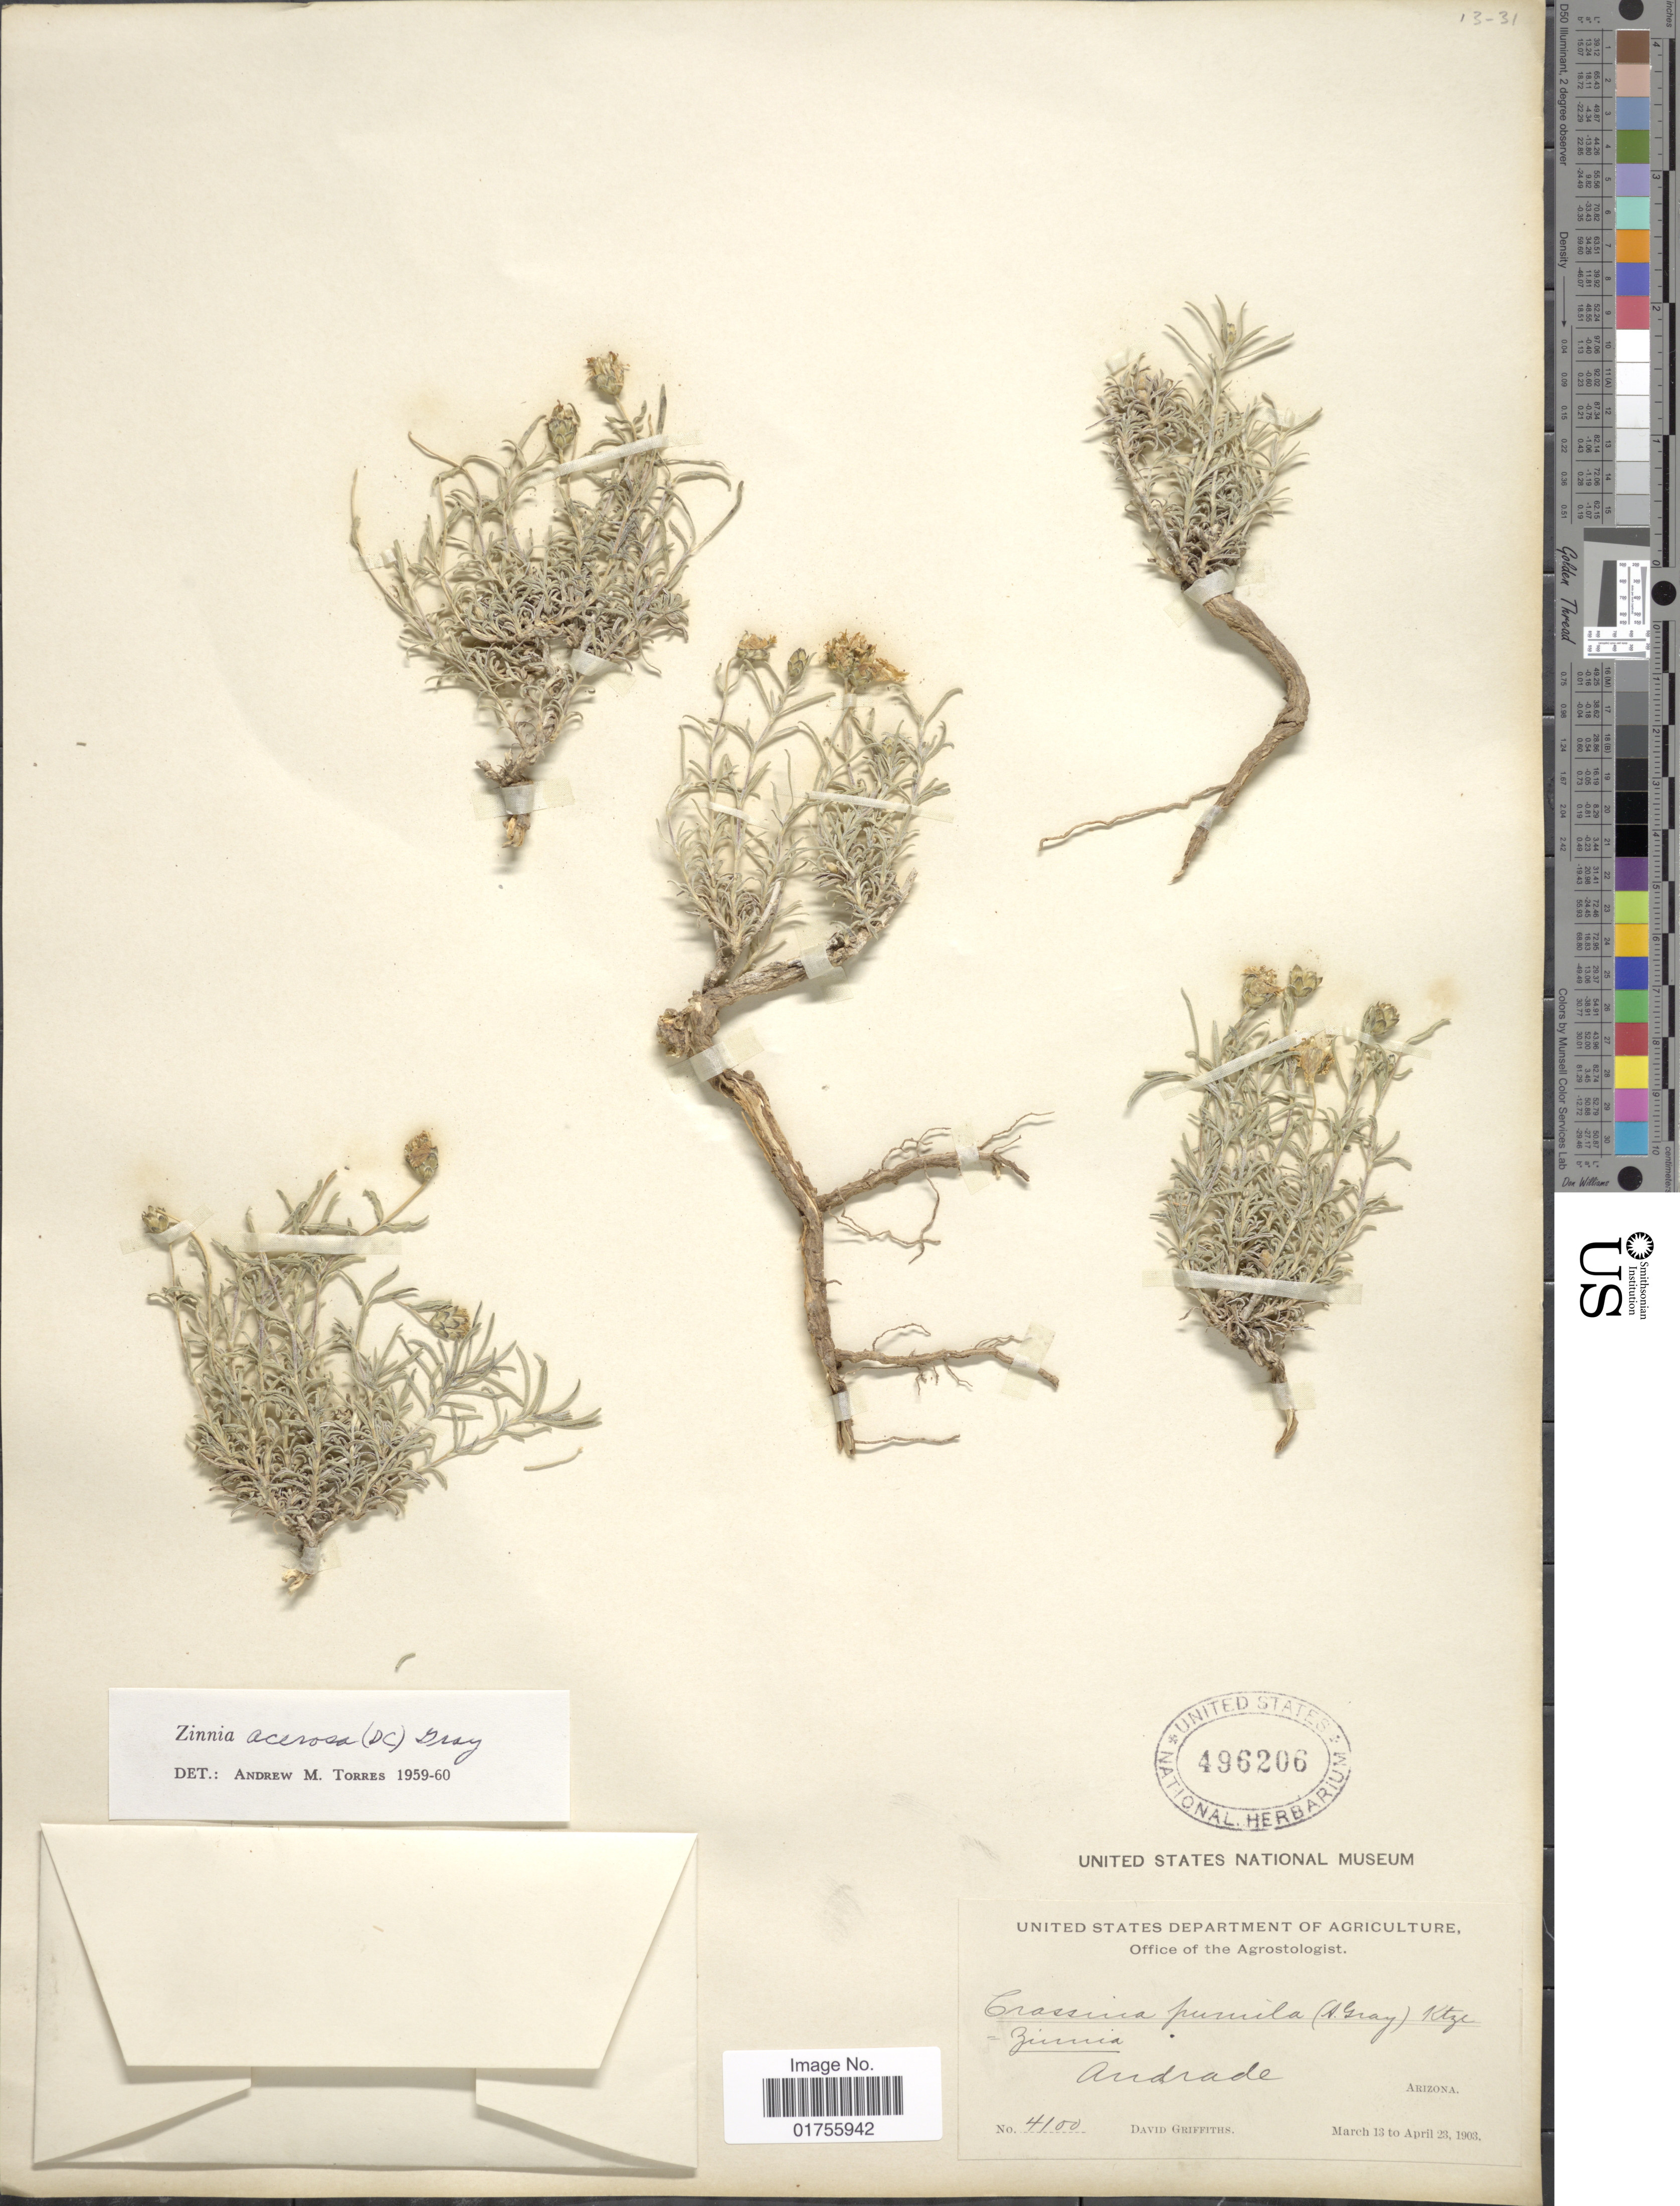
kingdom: Plantae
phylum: Tracheophyta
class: Magnoliopsida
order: Asterales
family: Asteraceae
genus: Zinnia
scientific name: Zinnia acerosa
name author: (DC.) A. Gray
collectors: D. Griffiths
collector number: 4100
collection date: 1903-03-13/1903-04-23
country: United States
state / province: Arizona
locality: Andrade, Arizona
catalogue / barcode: US 496206